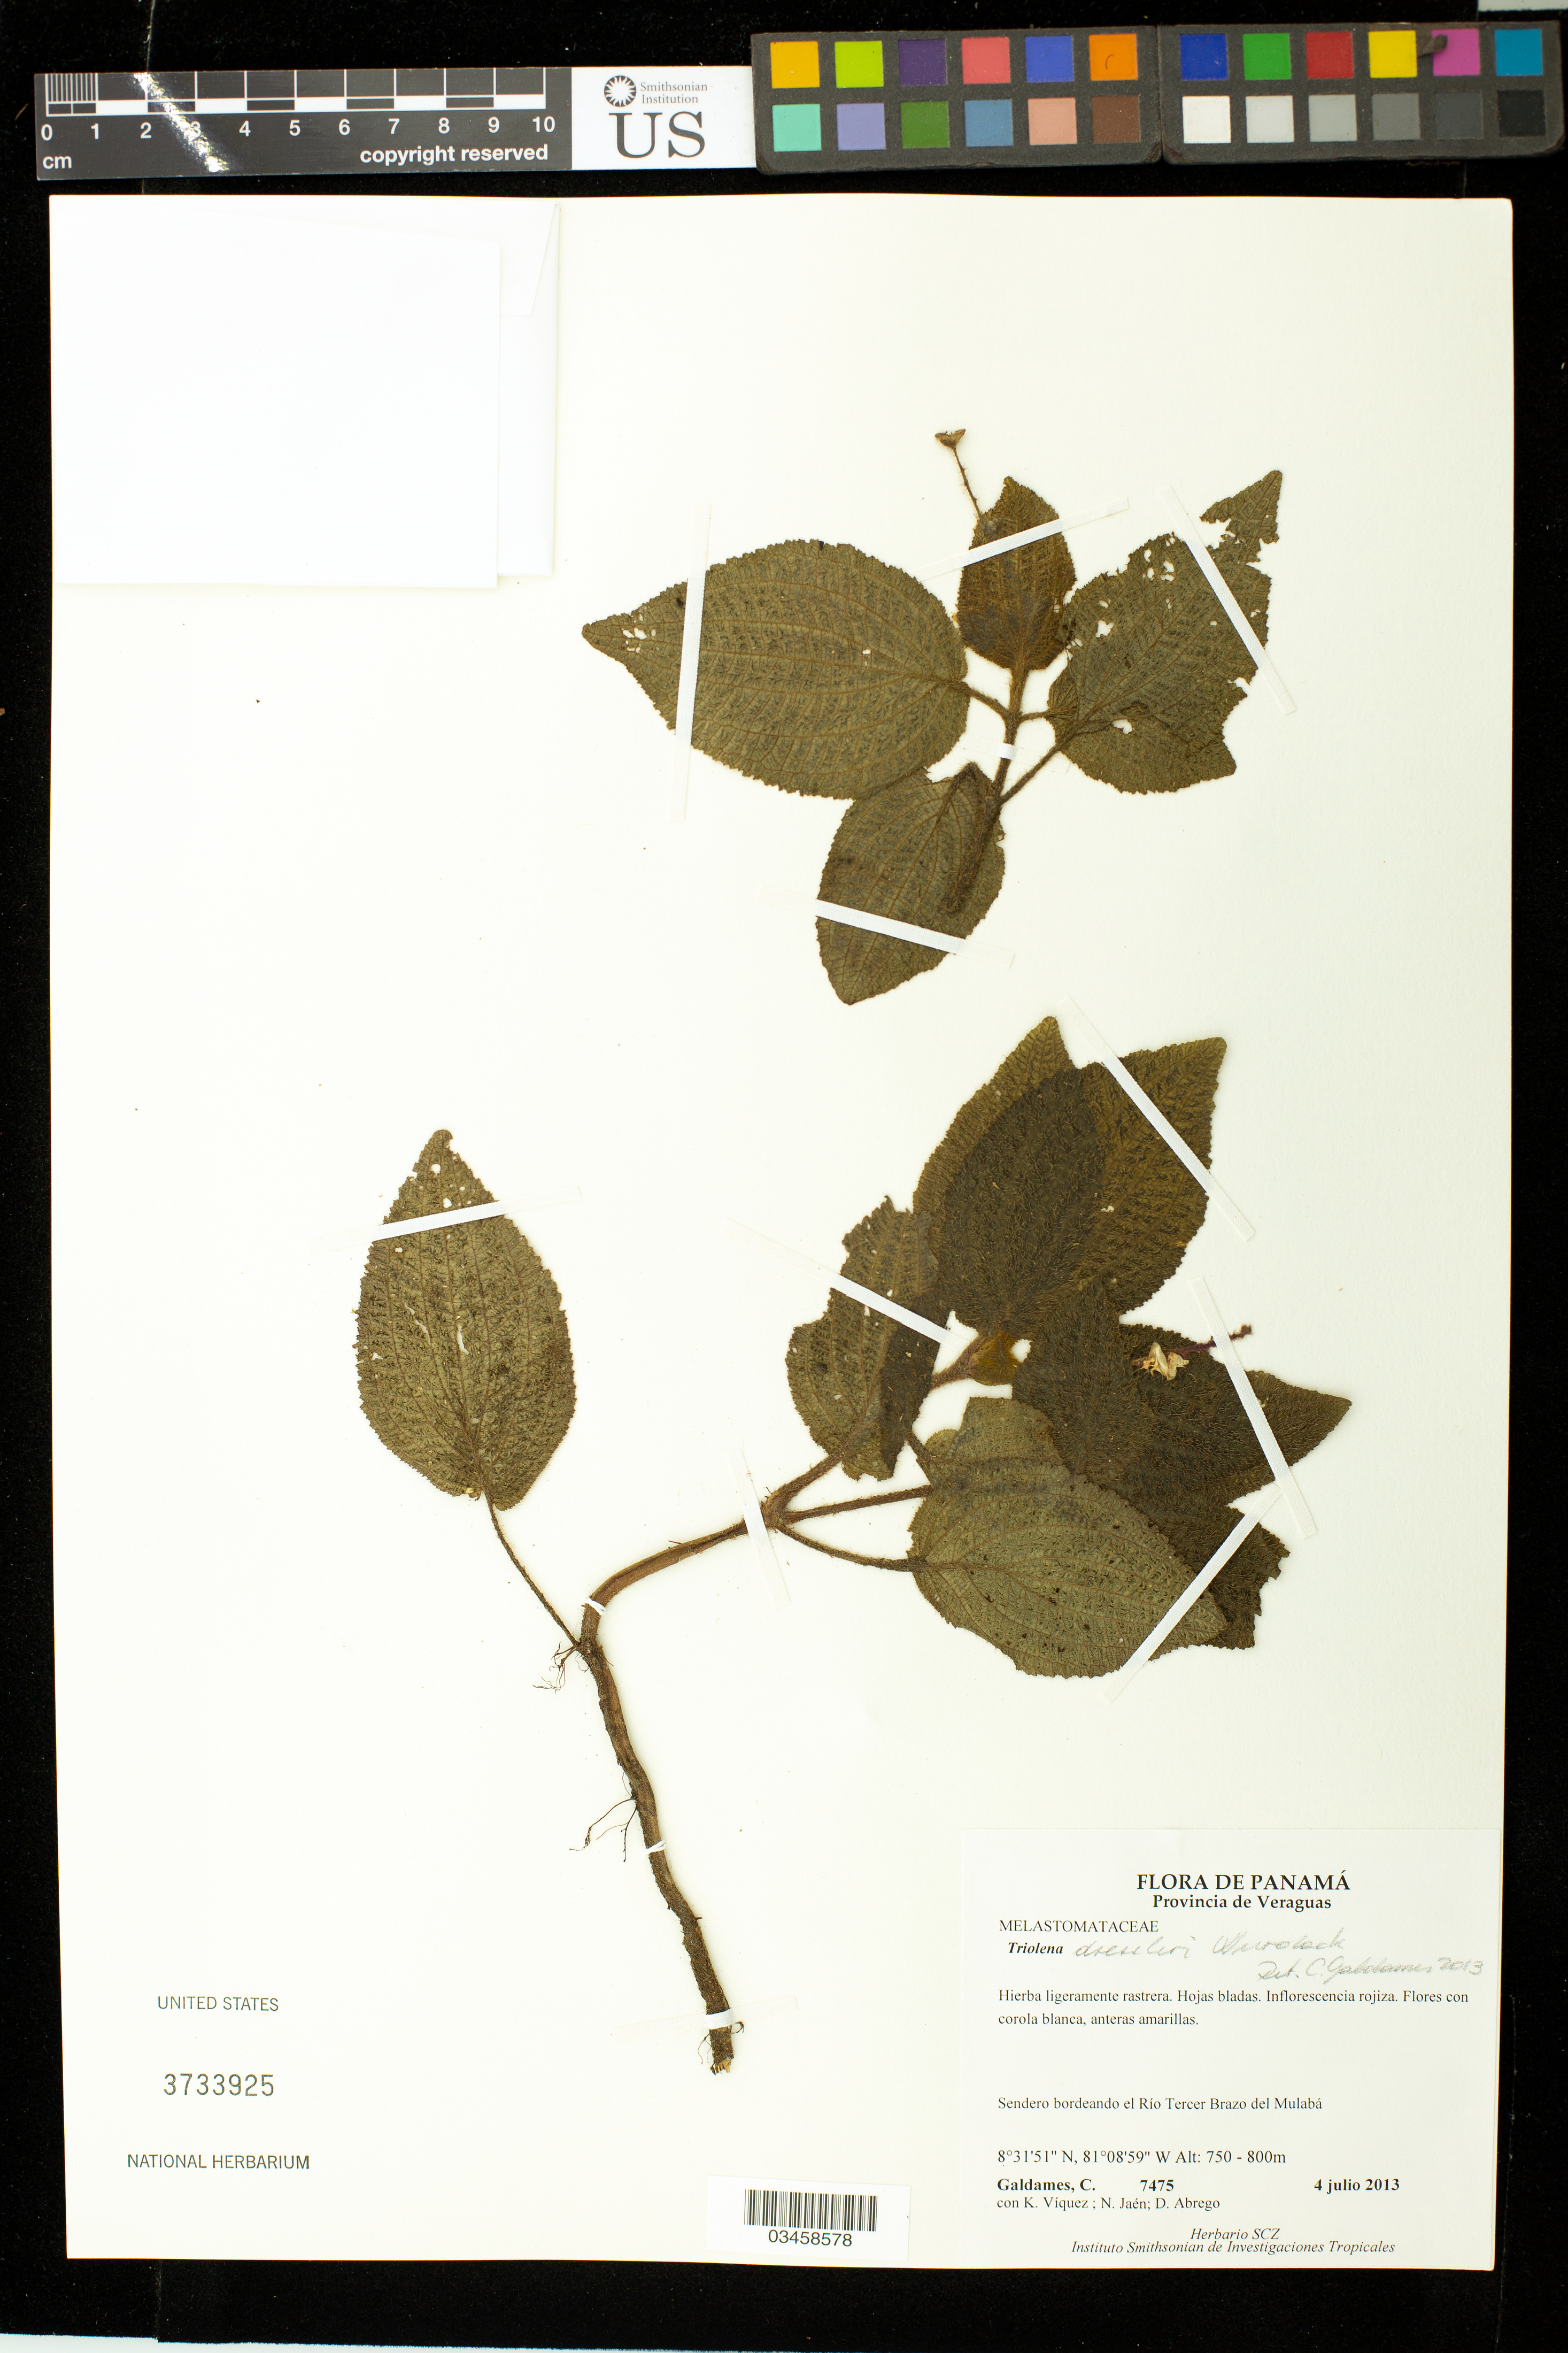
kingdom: Plantae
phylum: Tracheophyta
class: Magnoliopsida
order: Myrtales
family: Melastomataceae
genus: Triolena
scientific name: Triolena dressleri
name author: Wurdack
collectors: C. Galdames, K. Viquez, N. Jaén & D. Abrego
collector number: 7475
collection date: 2013-07-04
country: Panama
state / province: Veraguas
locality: Sendero bordeando el Rio Tercer Brazo del Mulaba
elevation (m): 750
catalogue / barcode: US 3733925